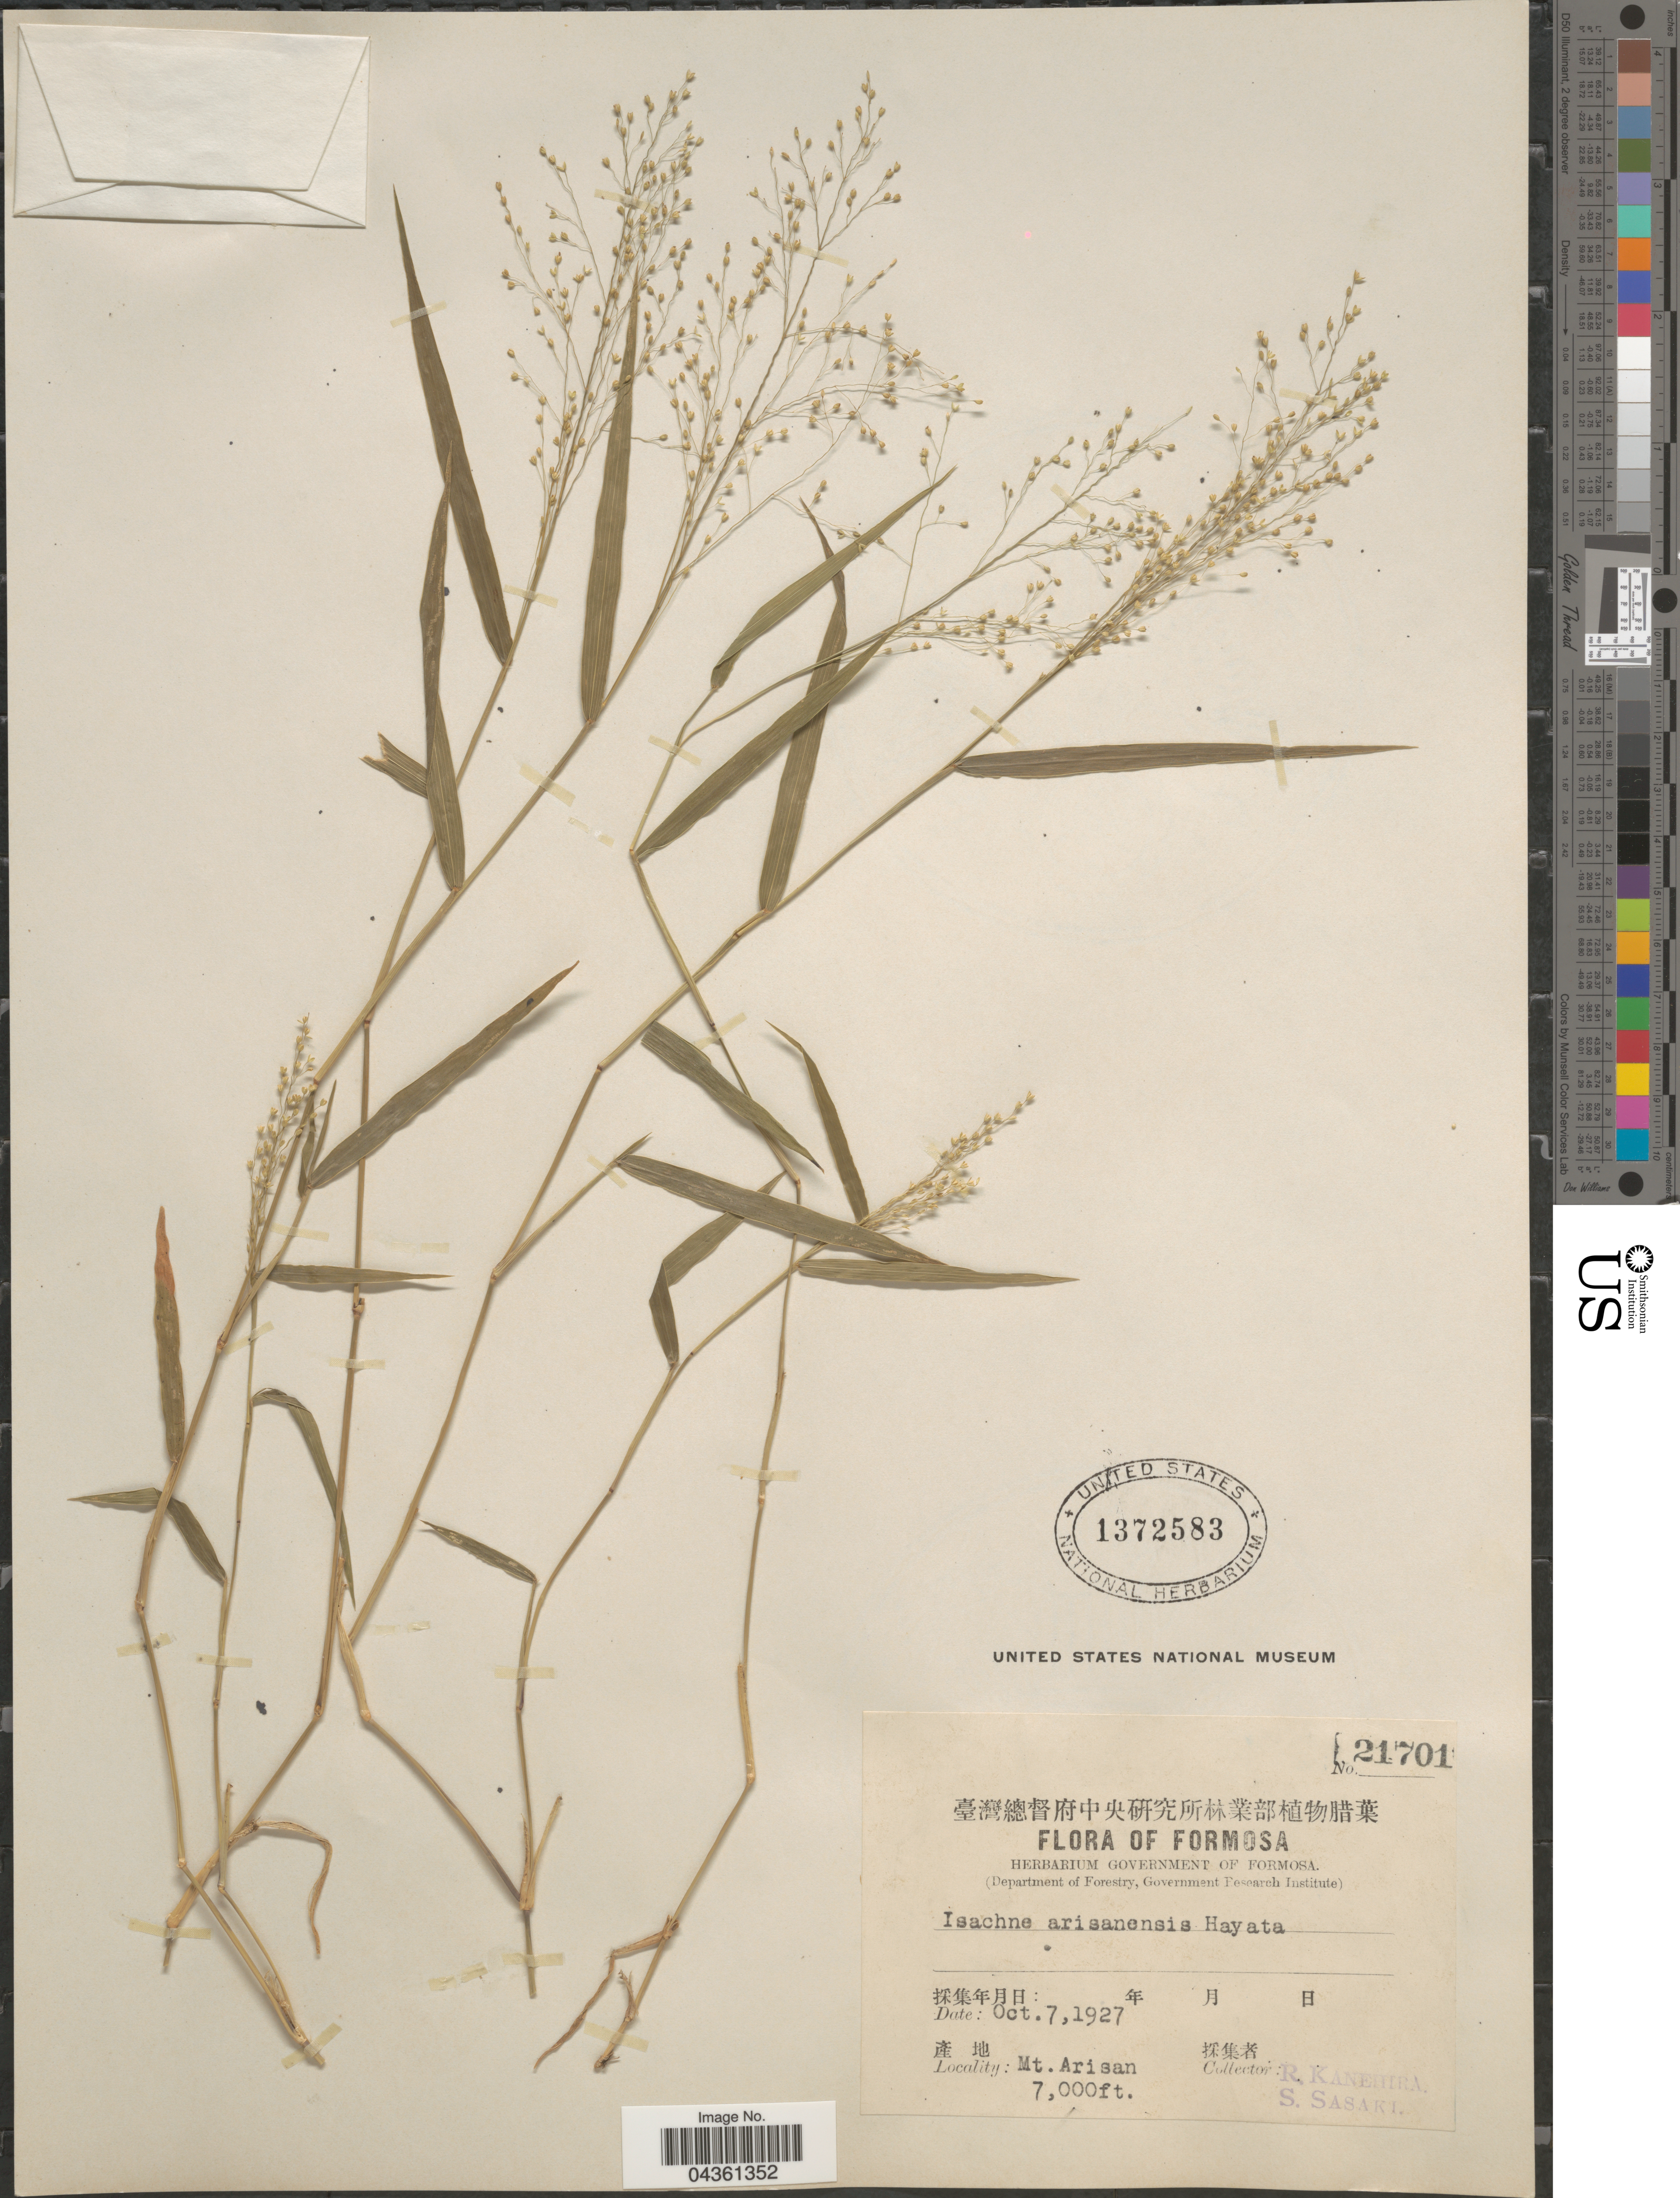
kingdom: Plantae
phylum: Tracheophyta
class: Liliopsida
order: Poales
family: Poaceae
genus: Isachne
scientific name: Isachne albens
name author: Trin.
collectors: R. Kanehira & S. Sasaki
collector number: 21701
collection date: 1927-10-07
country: Taiwan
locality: Formosa. Mt. Arisan.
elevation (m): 2134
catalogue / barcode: US 1372583